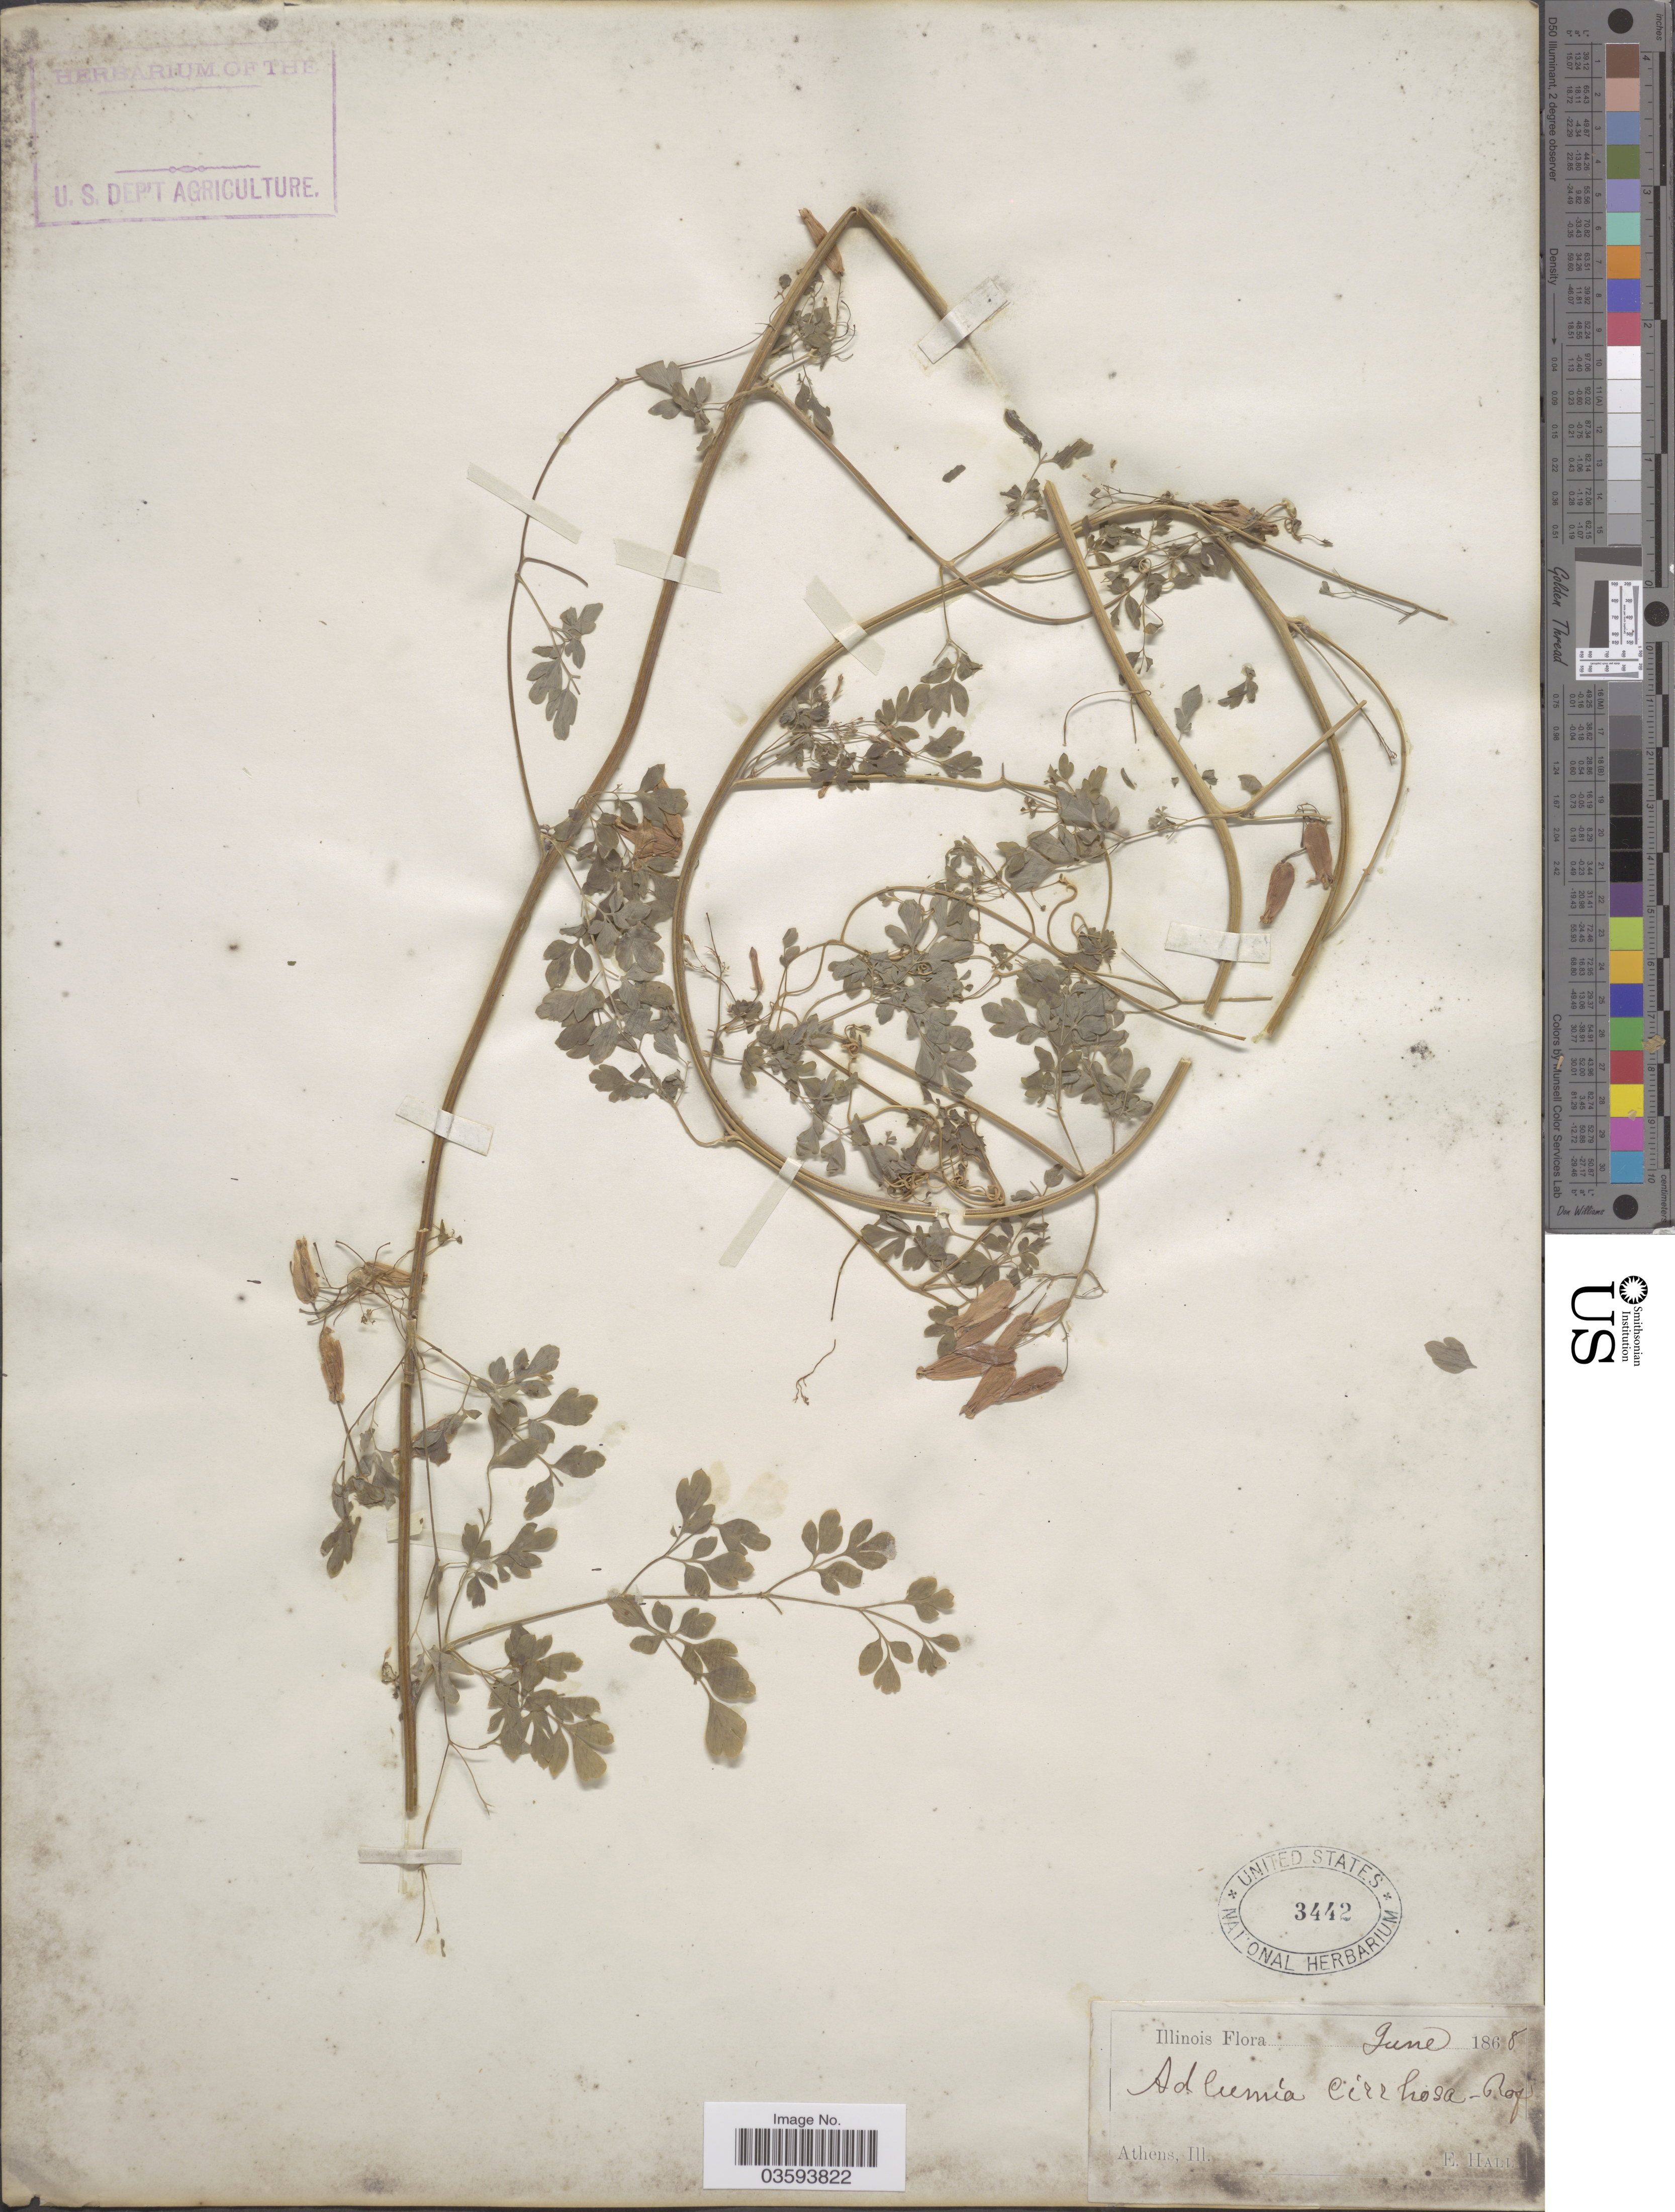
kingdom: Plantae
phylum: Tracheophyta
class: Magnoliopsida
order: Ranunculales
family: Papaveraceae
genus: Adlumia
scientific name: Adlumia cirrhosa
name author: Raf. ex DC.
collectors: E. Hall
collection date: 1868-06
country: United States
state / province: Illinois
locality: Athens.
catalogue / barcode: US 3442